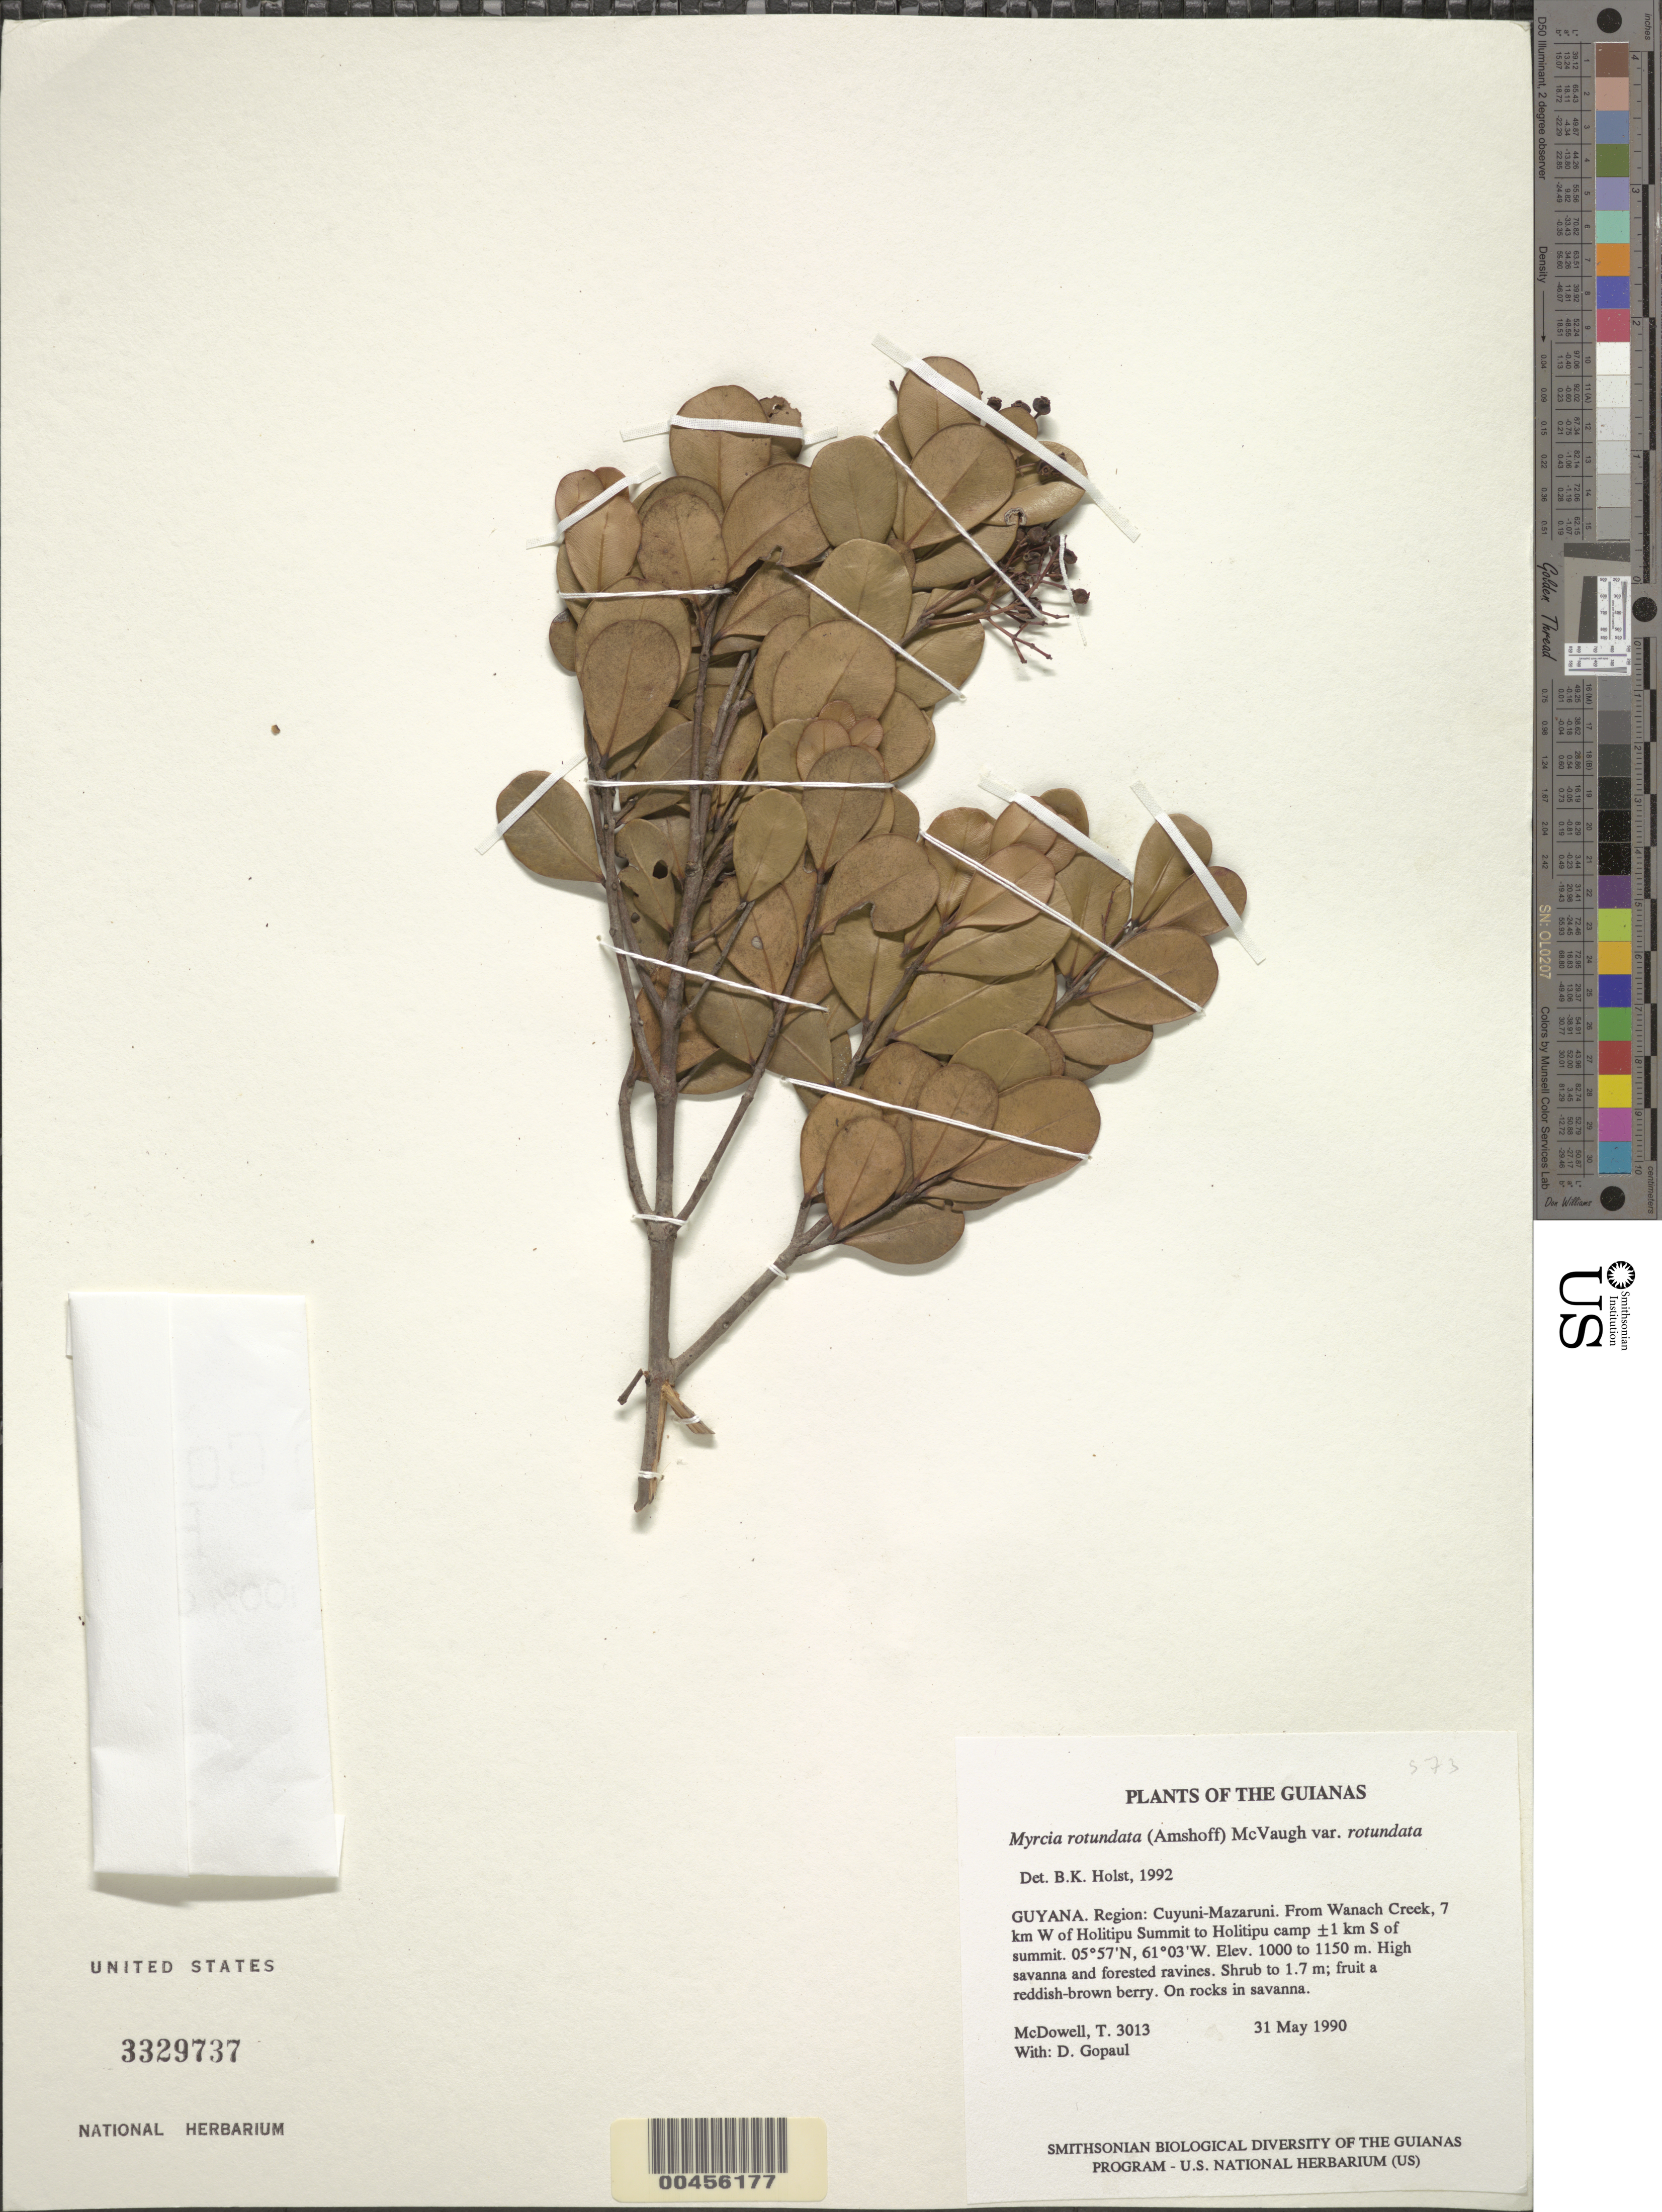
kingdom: Plantae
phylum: Tracheophyta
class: Magnoliopsida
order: Myrtales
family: Myrtaceae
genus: Myrcia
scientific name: Myrcia rotundata var. rotundata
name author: (Amshoff) McVaugh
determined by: Holst, Bruce K.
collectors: T. McDowell, D. Hughs & D. Gopaul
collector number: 3013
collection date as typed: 31 May 1990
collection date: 1990-05-31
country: Guyana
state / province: Cuyuni-Mazaruni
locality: From Wanach Creek, 7 km W of Holitipu Summit to Holitipu camp ±1 km S of summit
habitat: High savanna and forested ravines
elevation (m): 1000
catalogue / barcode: US 3329737